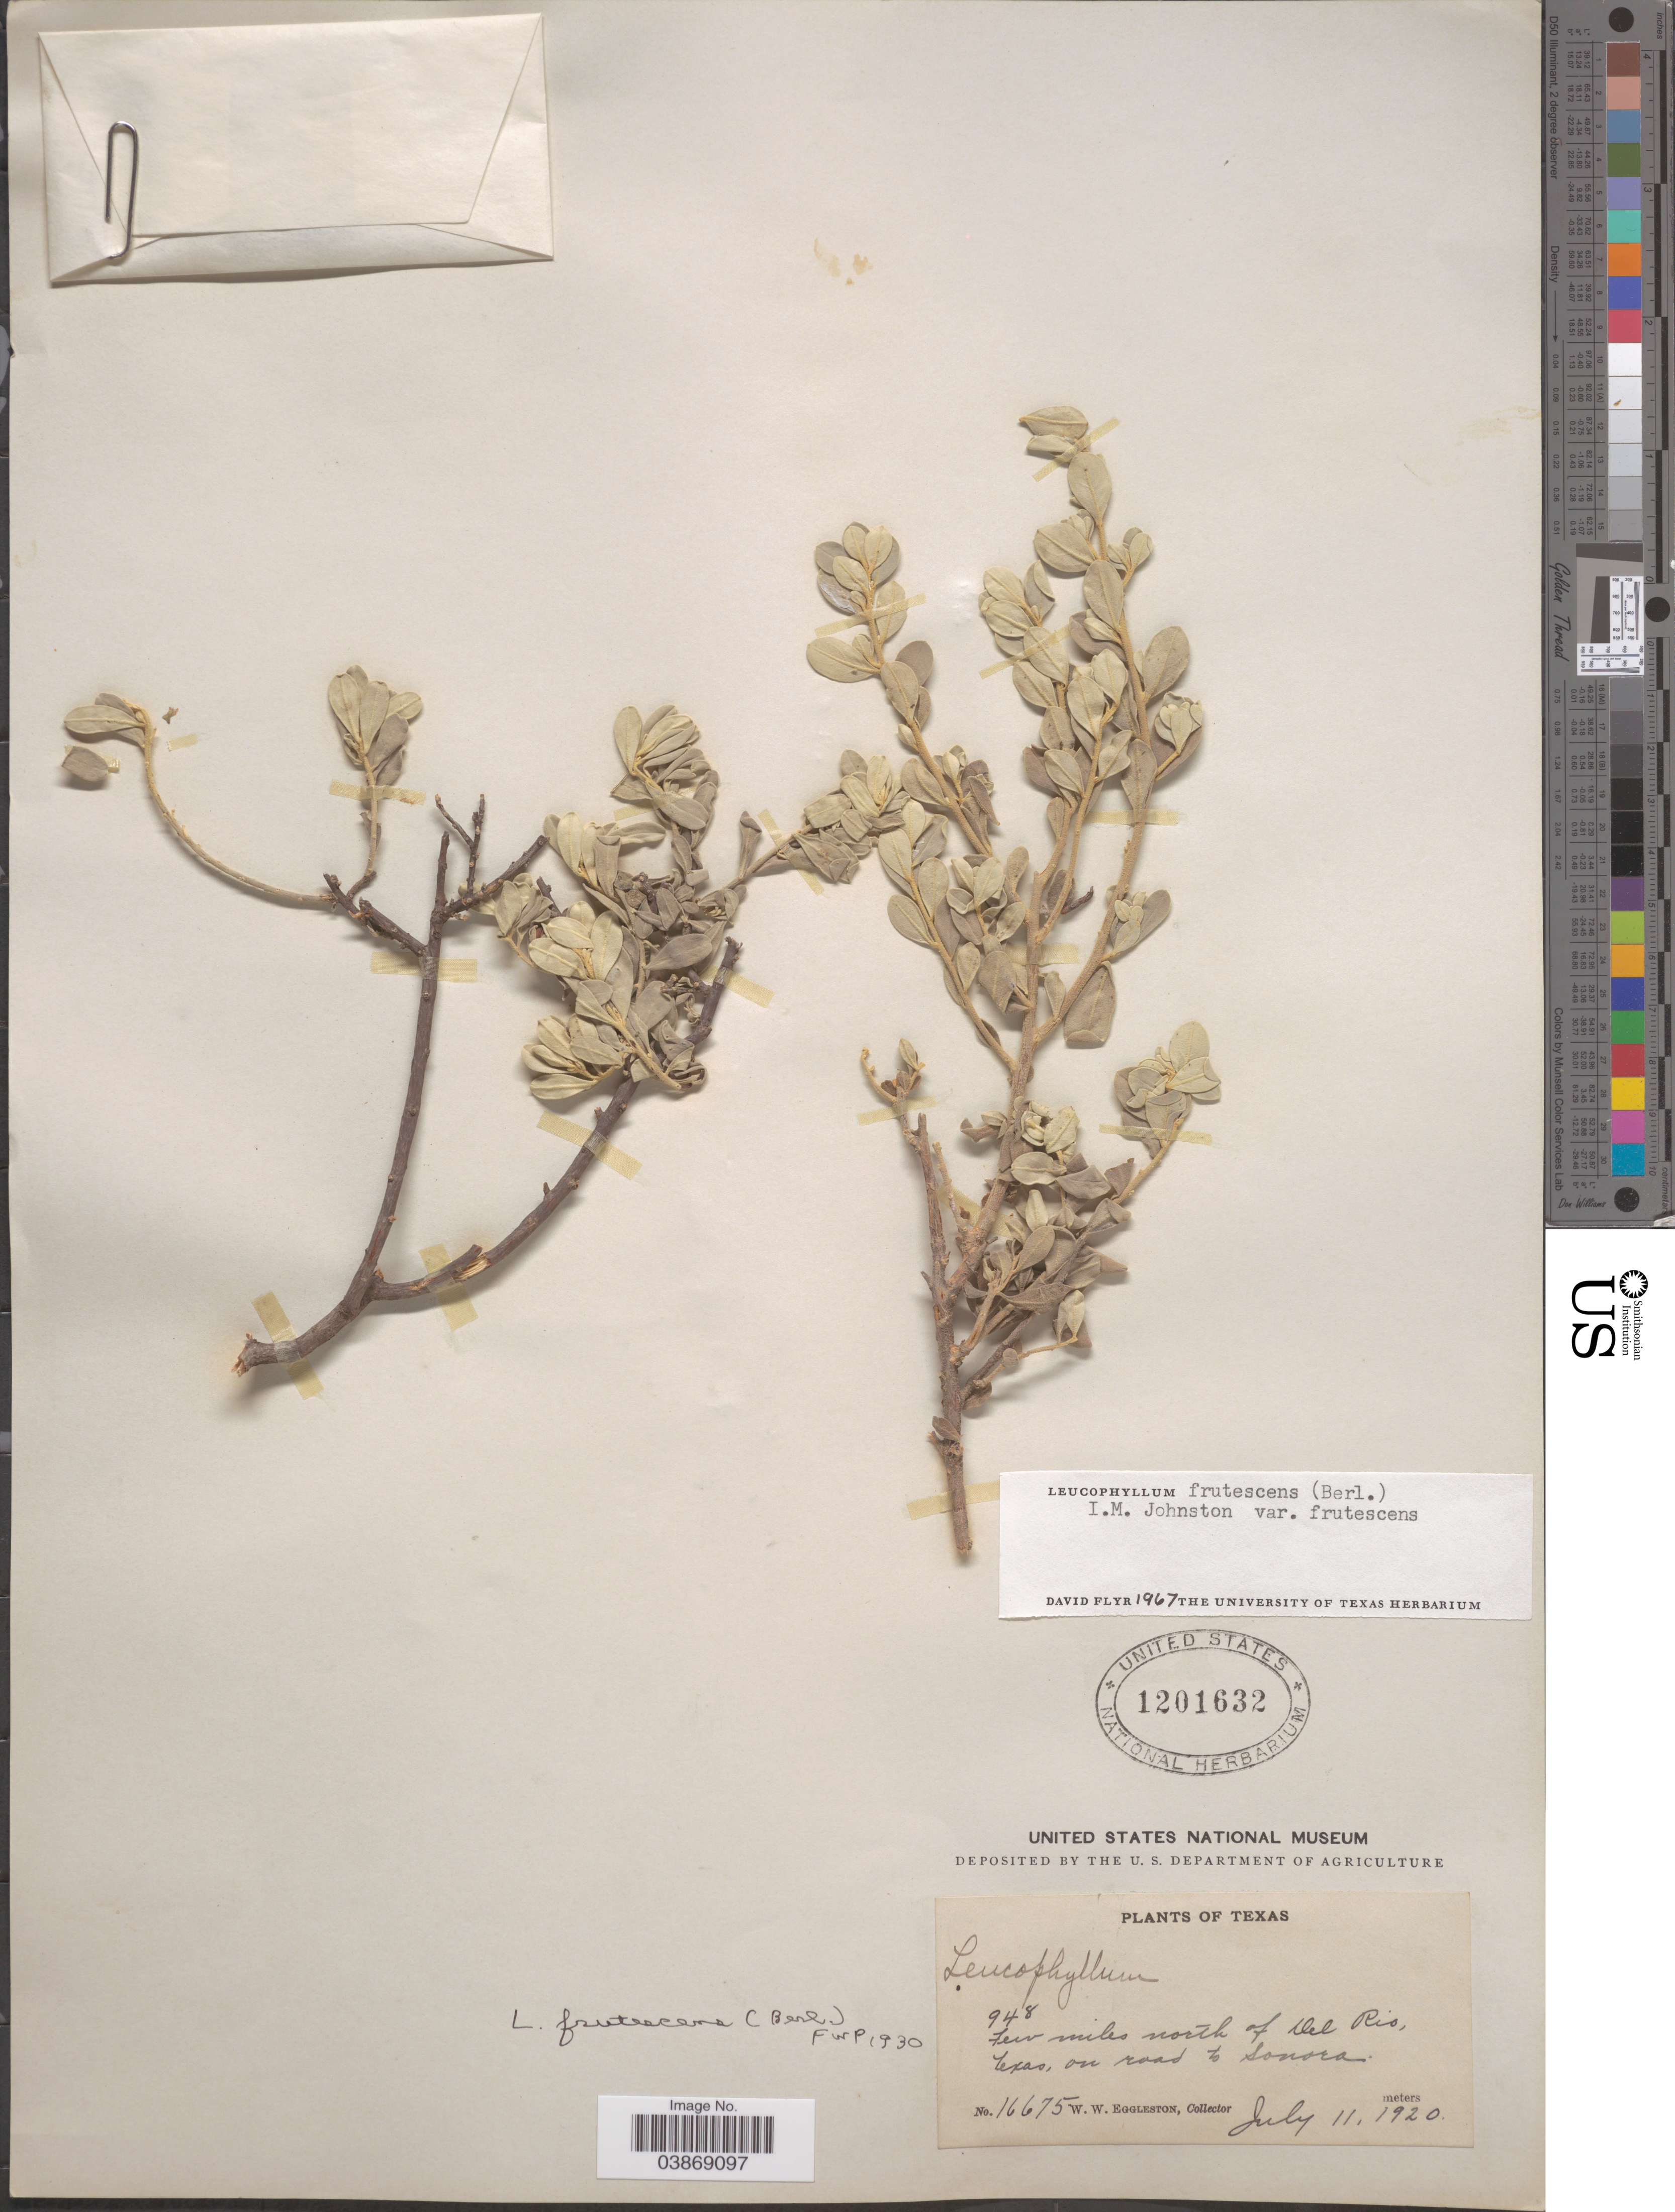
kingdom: Plantae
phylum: Tracheophyta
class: Magnoliopsida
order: Lamiales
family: Scrophulariaceae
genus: Leucophyllum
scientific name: Leucophyllum frutescens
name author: (Berland.) I.M. Johnst.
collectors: W. W. Eggleston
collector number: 16675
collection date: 1920-07-11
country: United States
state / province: Texas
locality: Few miles north of Del Rio, Texas, on road to Sonora.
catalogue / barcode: US 1201632